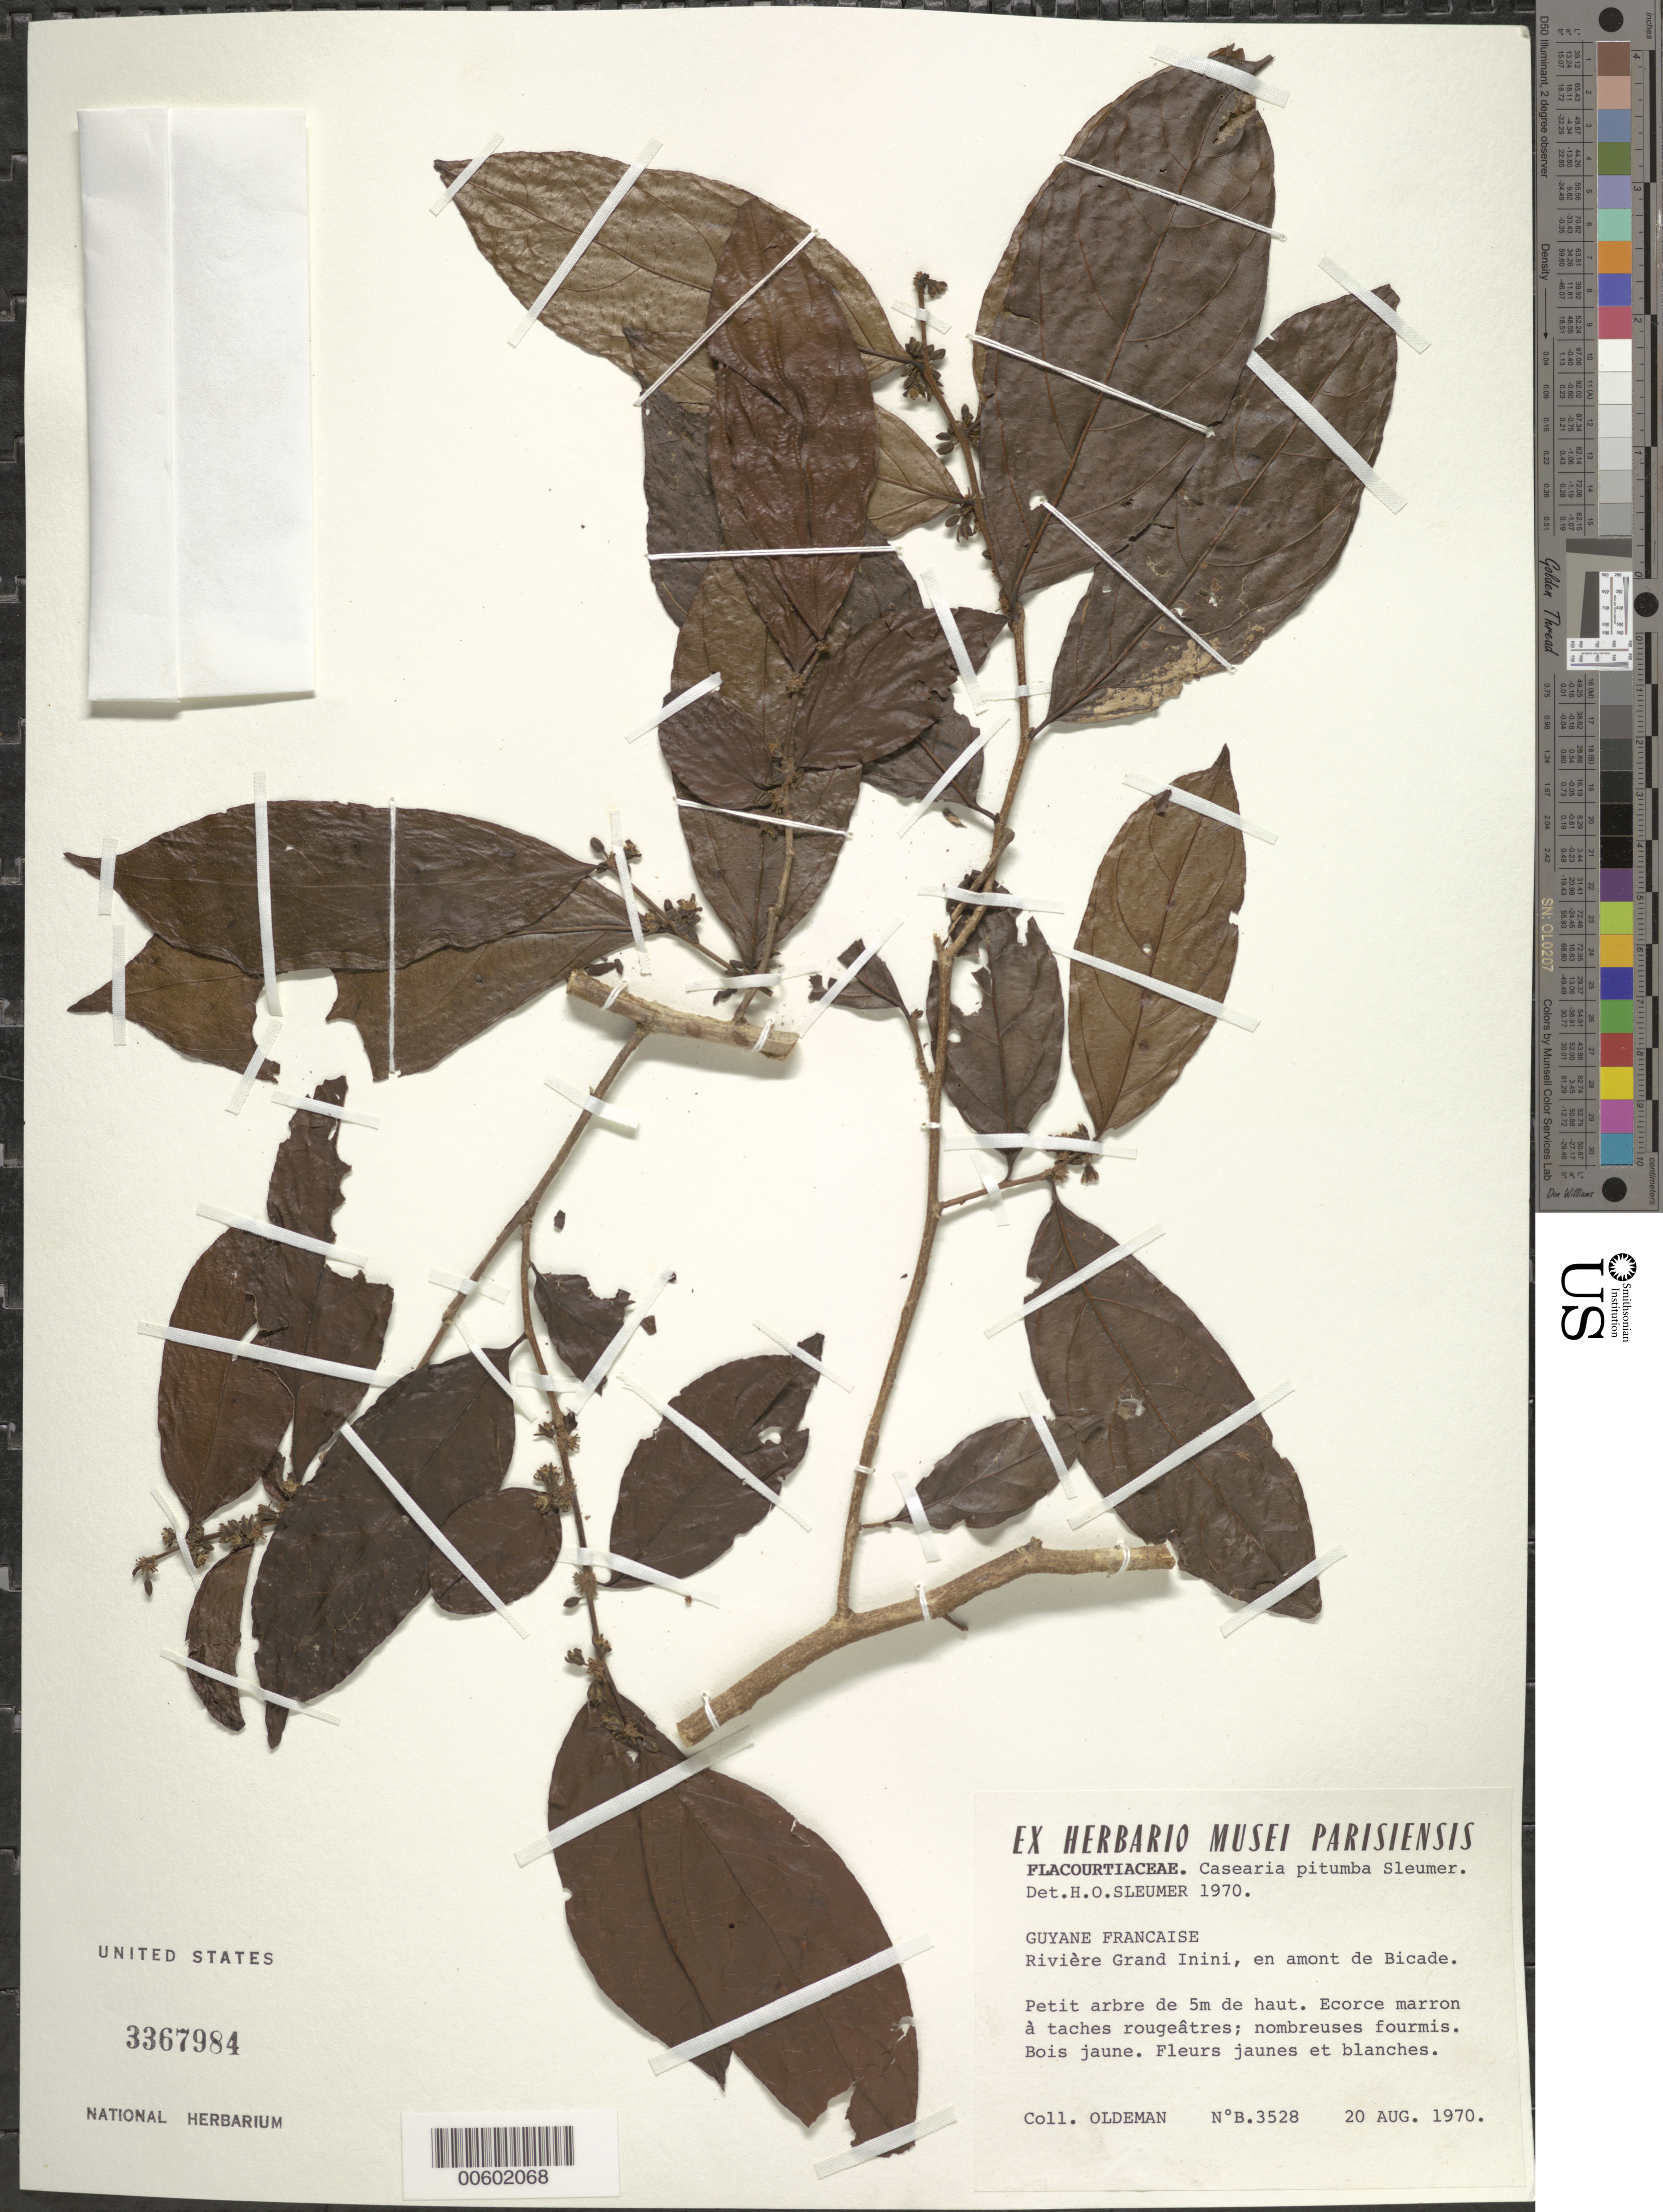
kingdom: Plantae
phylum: Tracheophyta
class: Magnoliopsida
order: Malpighiales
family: Salicaceae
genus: Casearia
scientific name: Casearia pitumba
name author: Sleumer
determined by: Sleumer, H. O.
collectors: R. Oldeman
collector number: B 3528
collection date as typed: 20-Aug-70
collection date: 1970-08-20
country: French Guiana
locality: Rivière Grand Inini, Bicade, upstream of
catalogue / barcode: US 3367984